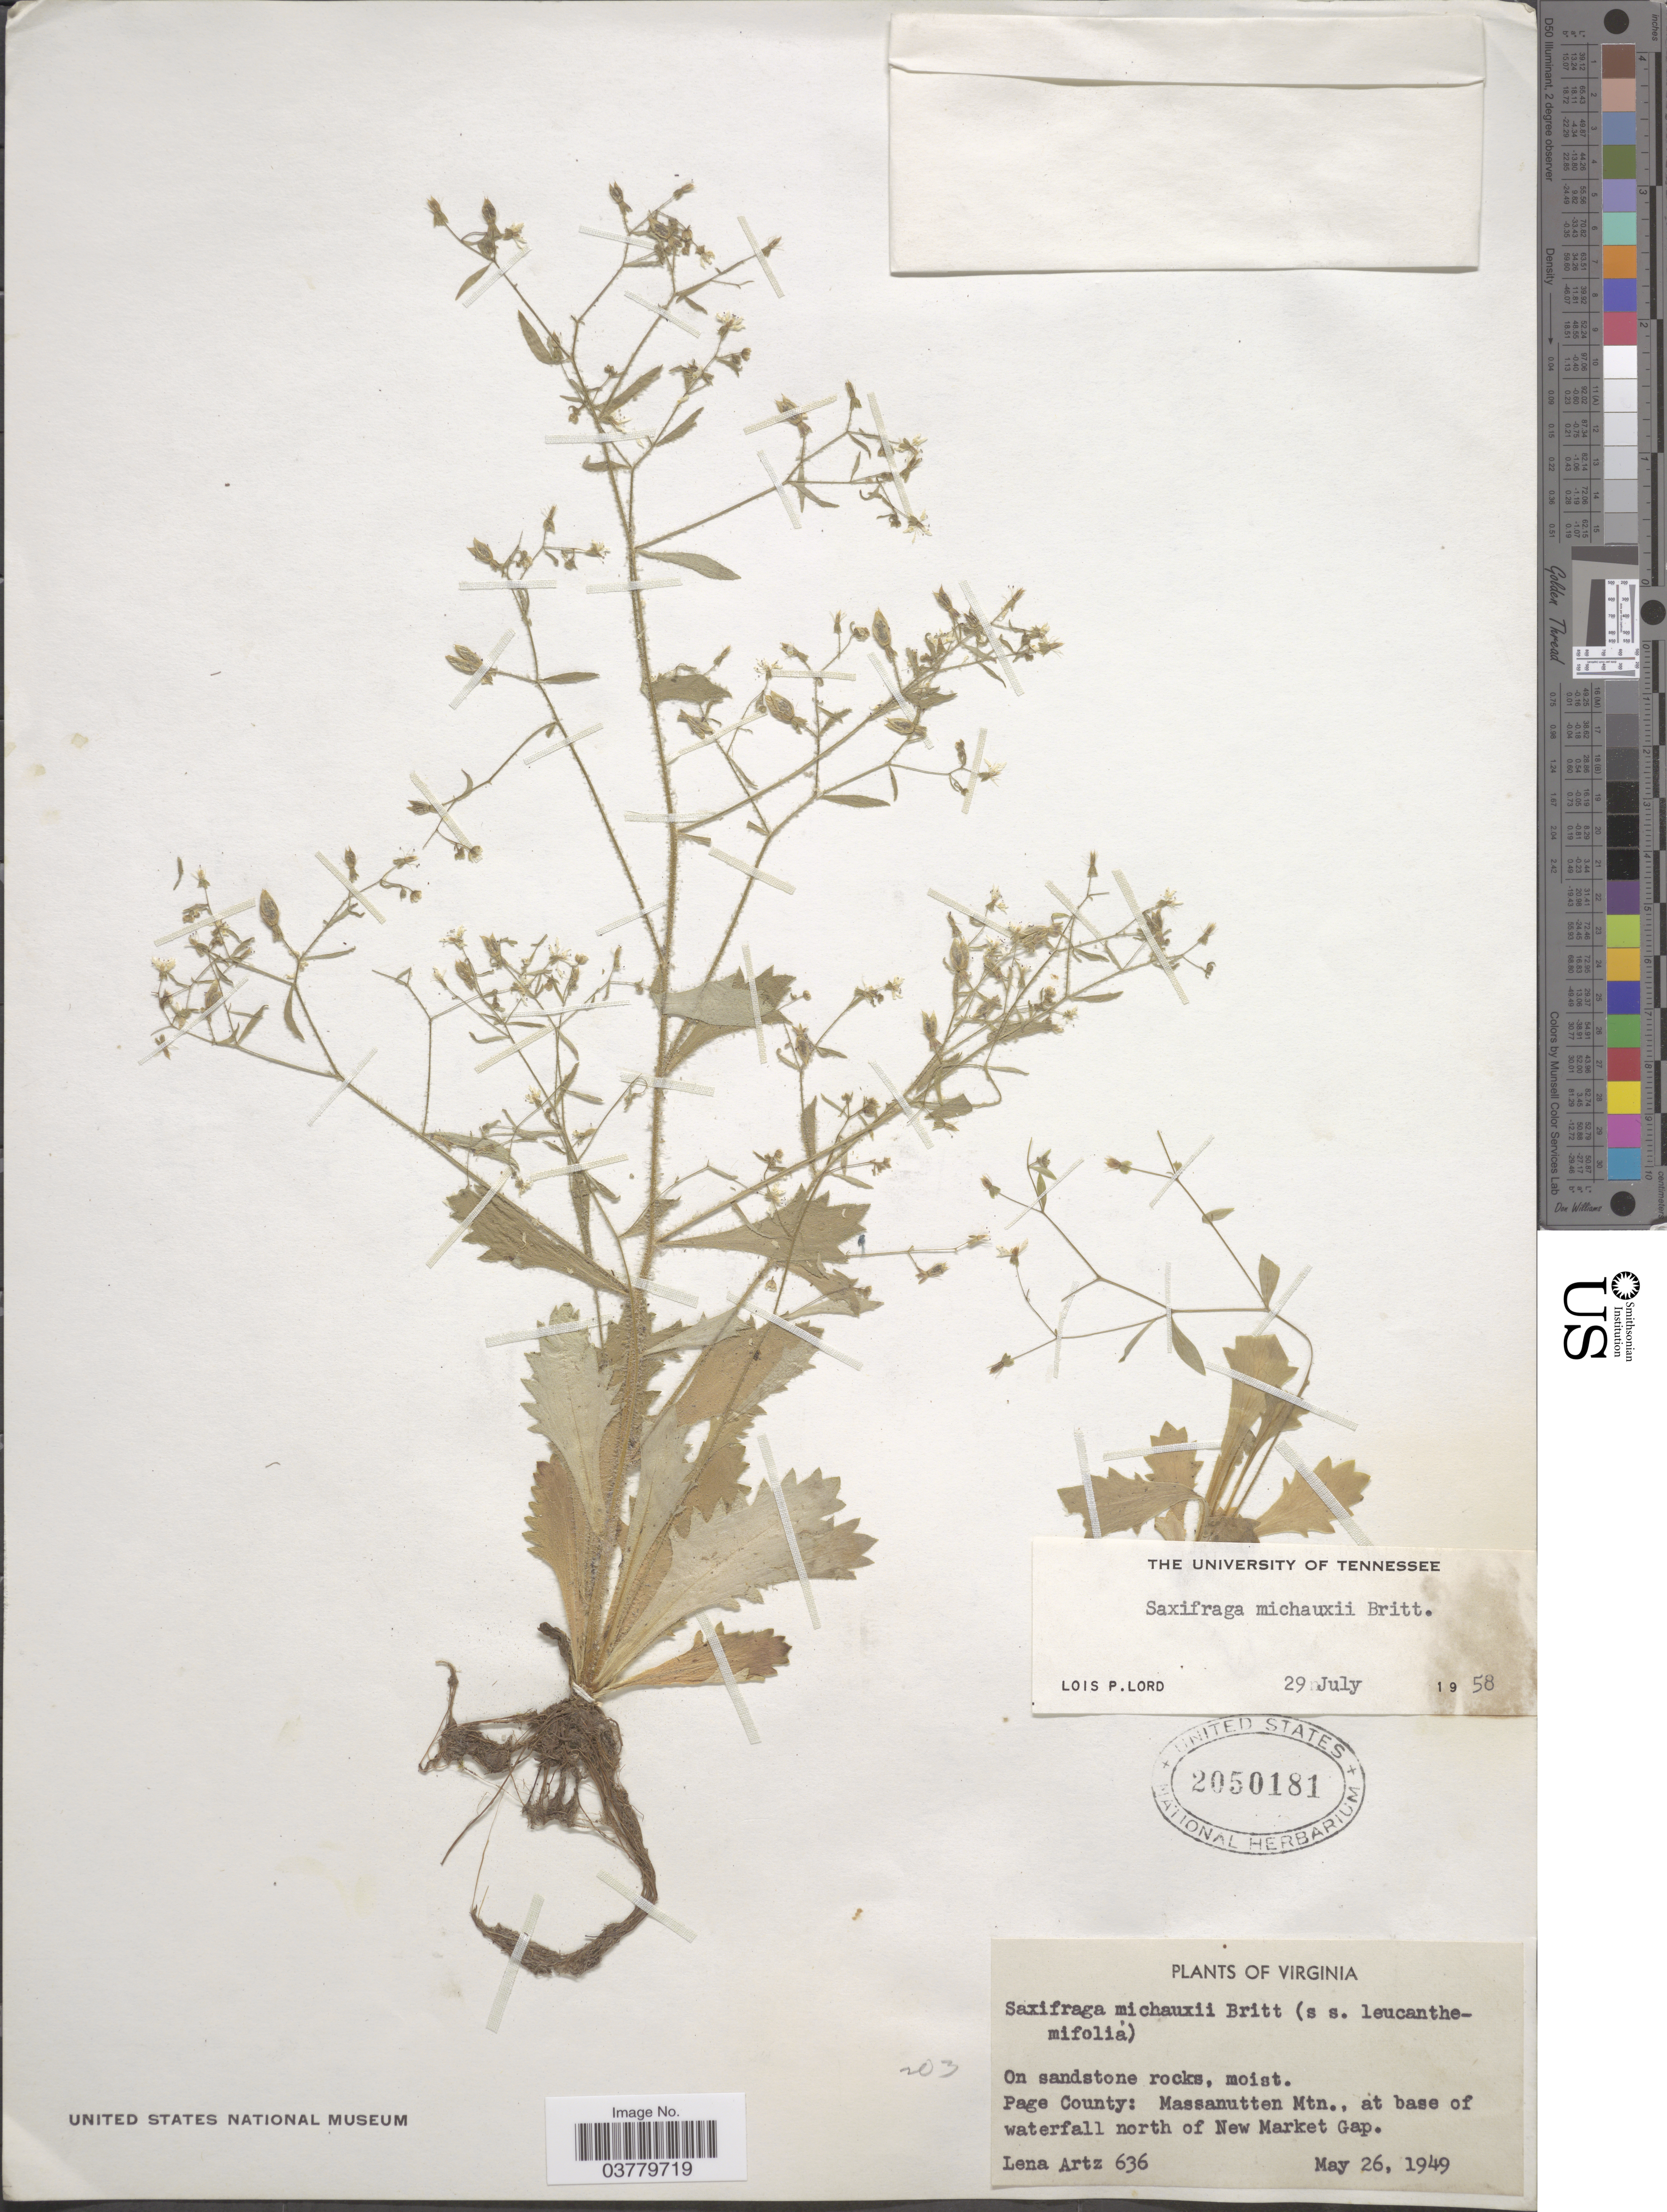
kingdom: Plantae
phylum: Tracheophyta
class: Magnoliopsida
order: Saxifragales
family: Saxifragaceae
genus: Micranthes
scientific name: Micranthes petiolaris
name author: (Raf.) Bush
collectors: L. Artz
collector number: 636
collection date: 1949-05-26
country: United States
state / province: Virginia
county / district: Page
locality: Massanutten Mtn., at base of waterfall north of New Market Gap.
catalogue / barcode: US 2050181